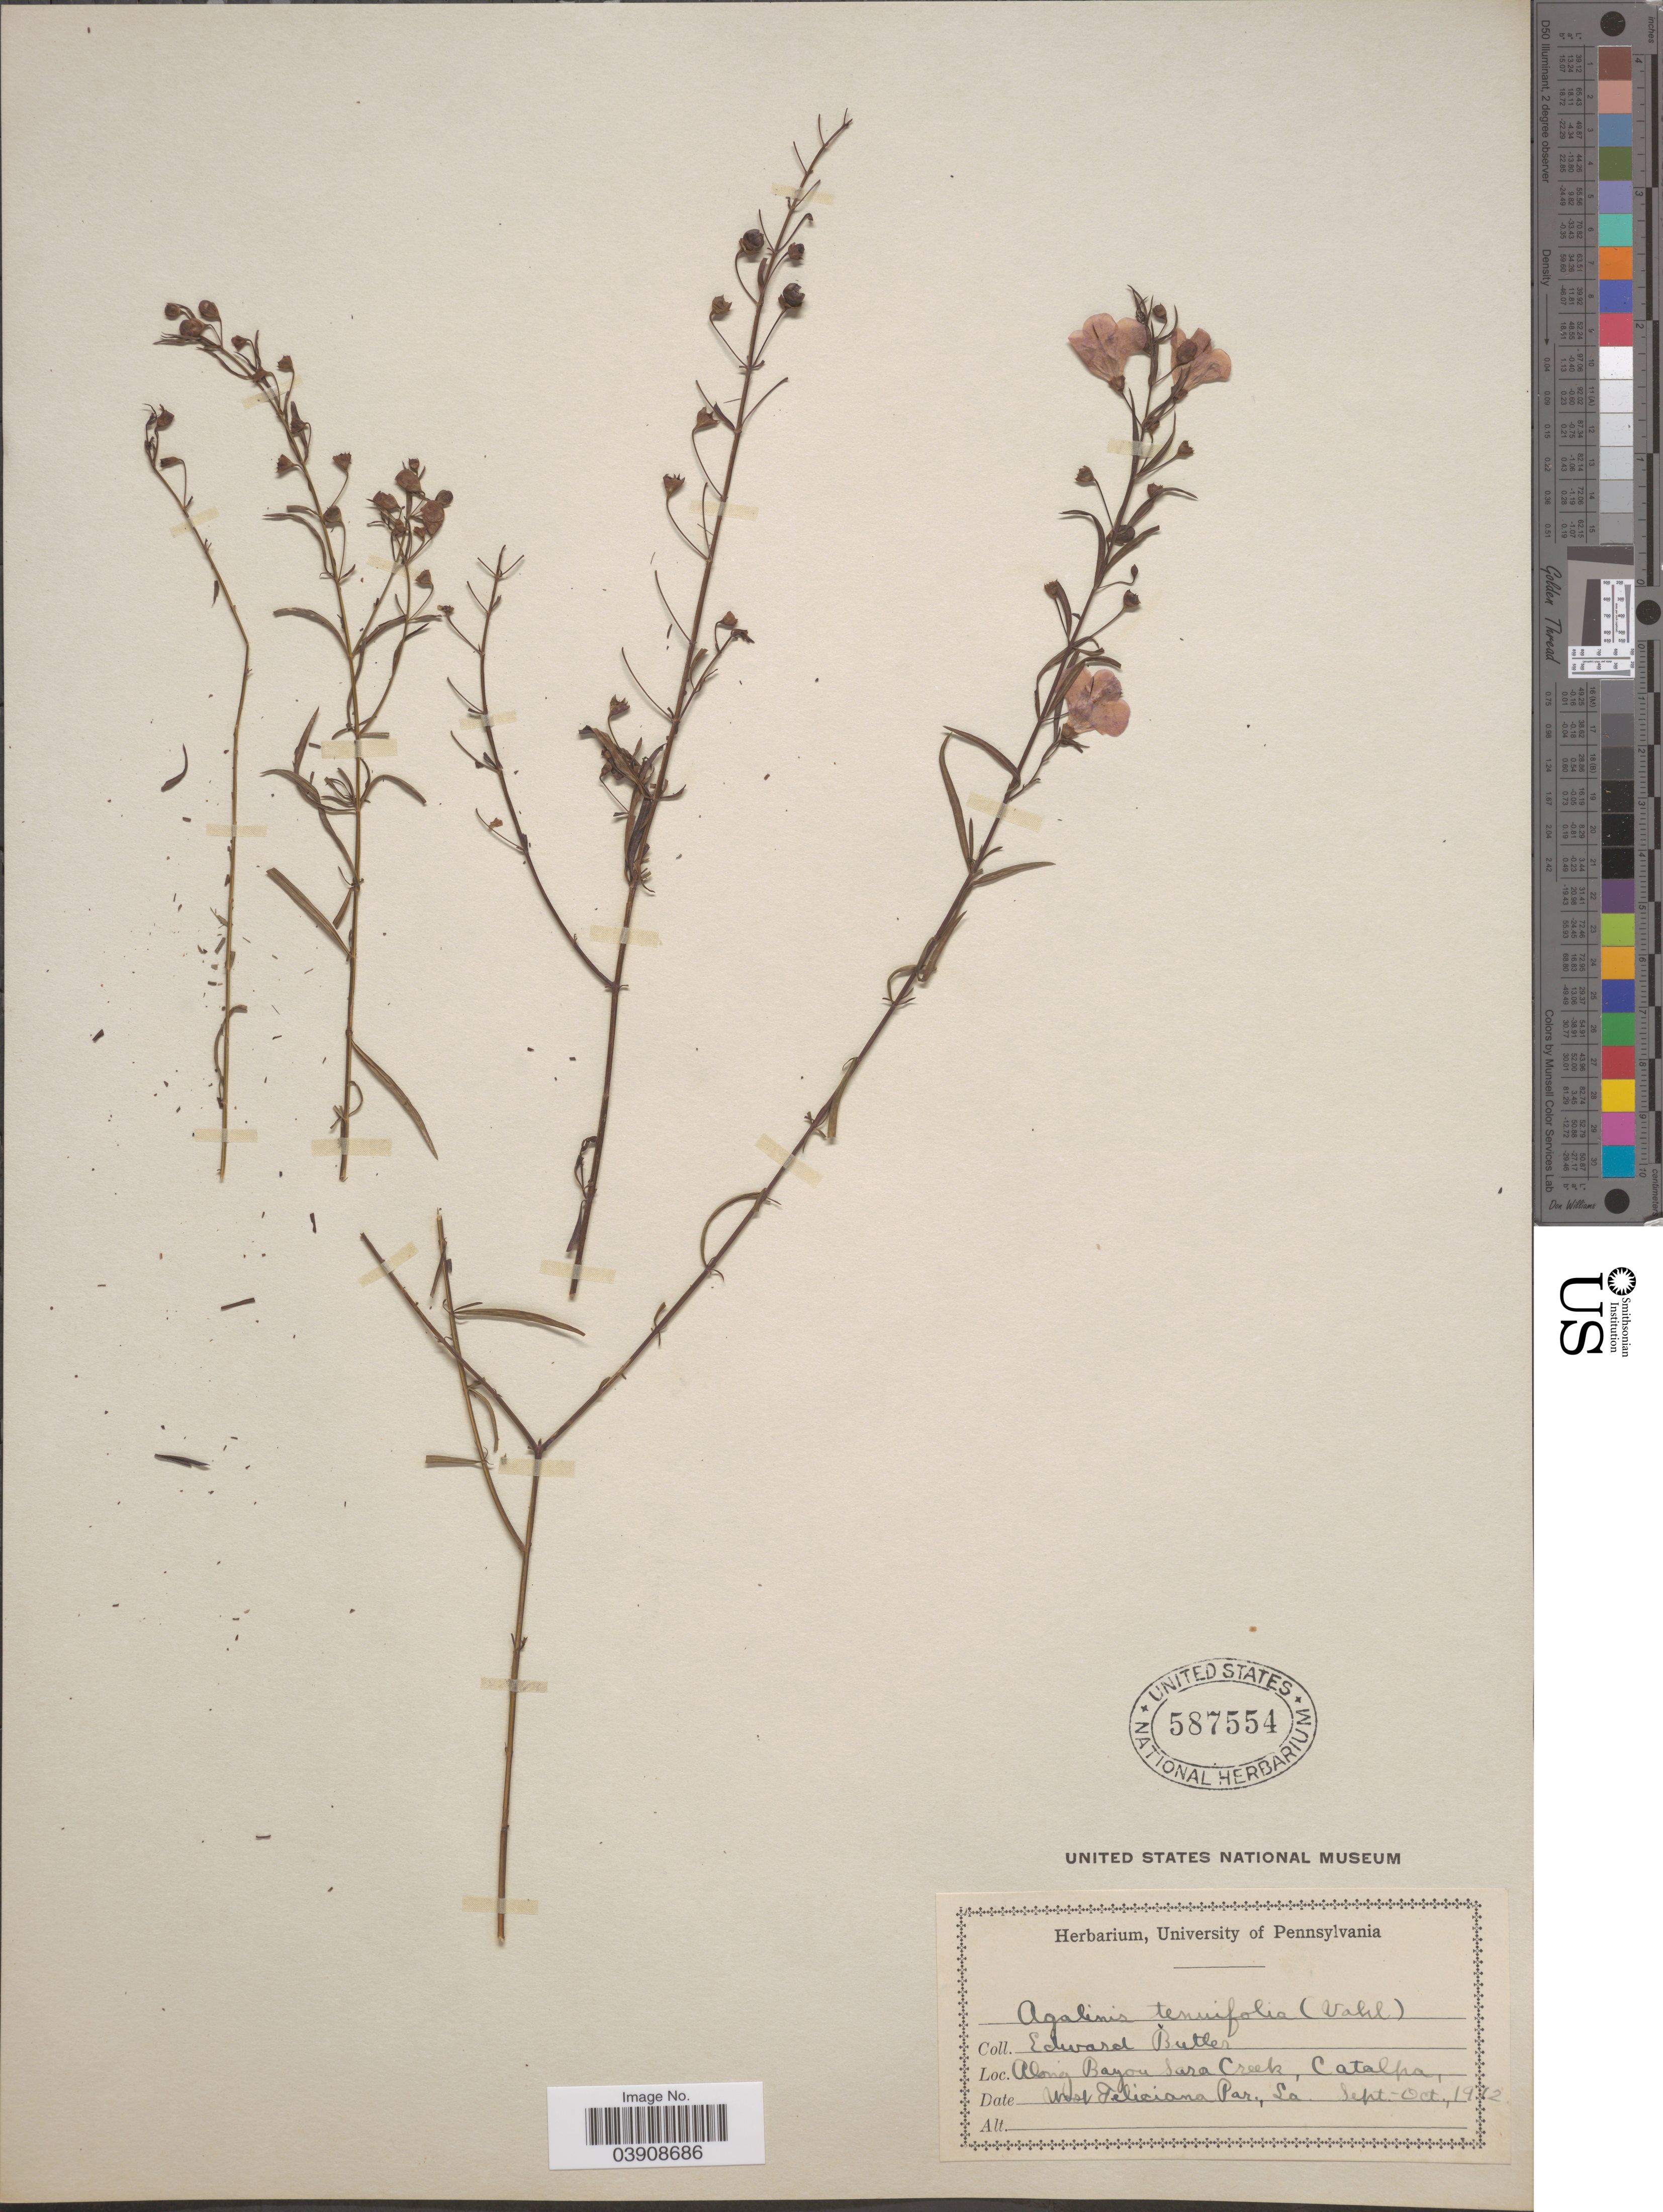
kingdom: Plantae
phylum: Tracheophyta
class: Magnoliopsida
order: Lamiales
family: Orobanchaceae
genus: Agalinis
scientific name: Agalinis tenuifolia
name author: (Vahl) Raf.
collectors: E. Butler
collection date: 1912-09/1912-10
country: United States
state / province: Louisiana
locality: Along Bayou Sara Creek, Catalpa, West Feliciana Par.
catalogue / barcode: US 587554